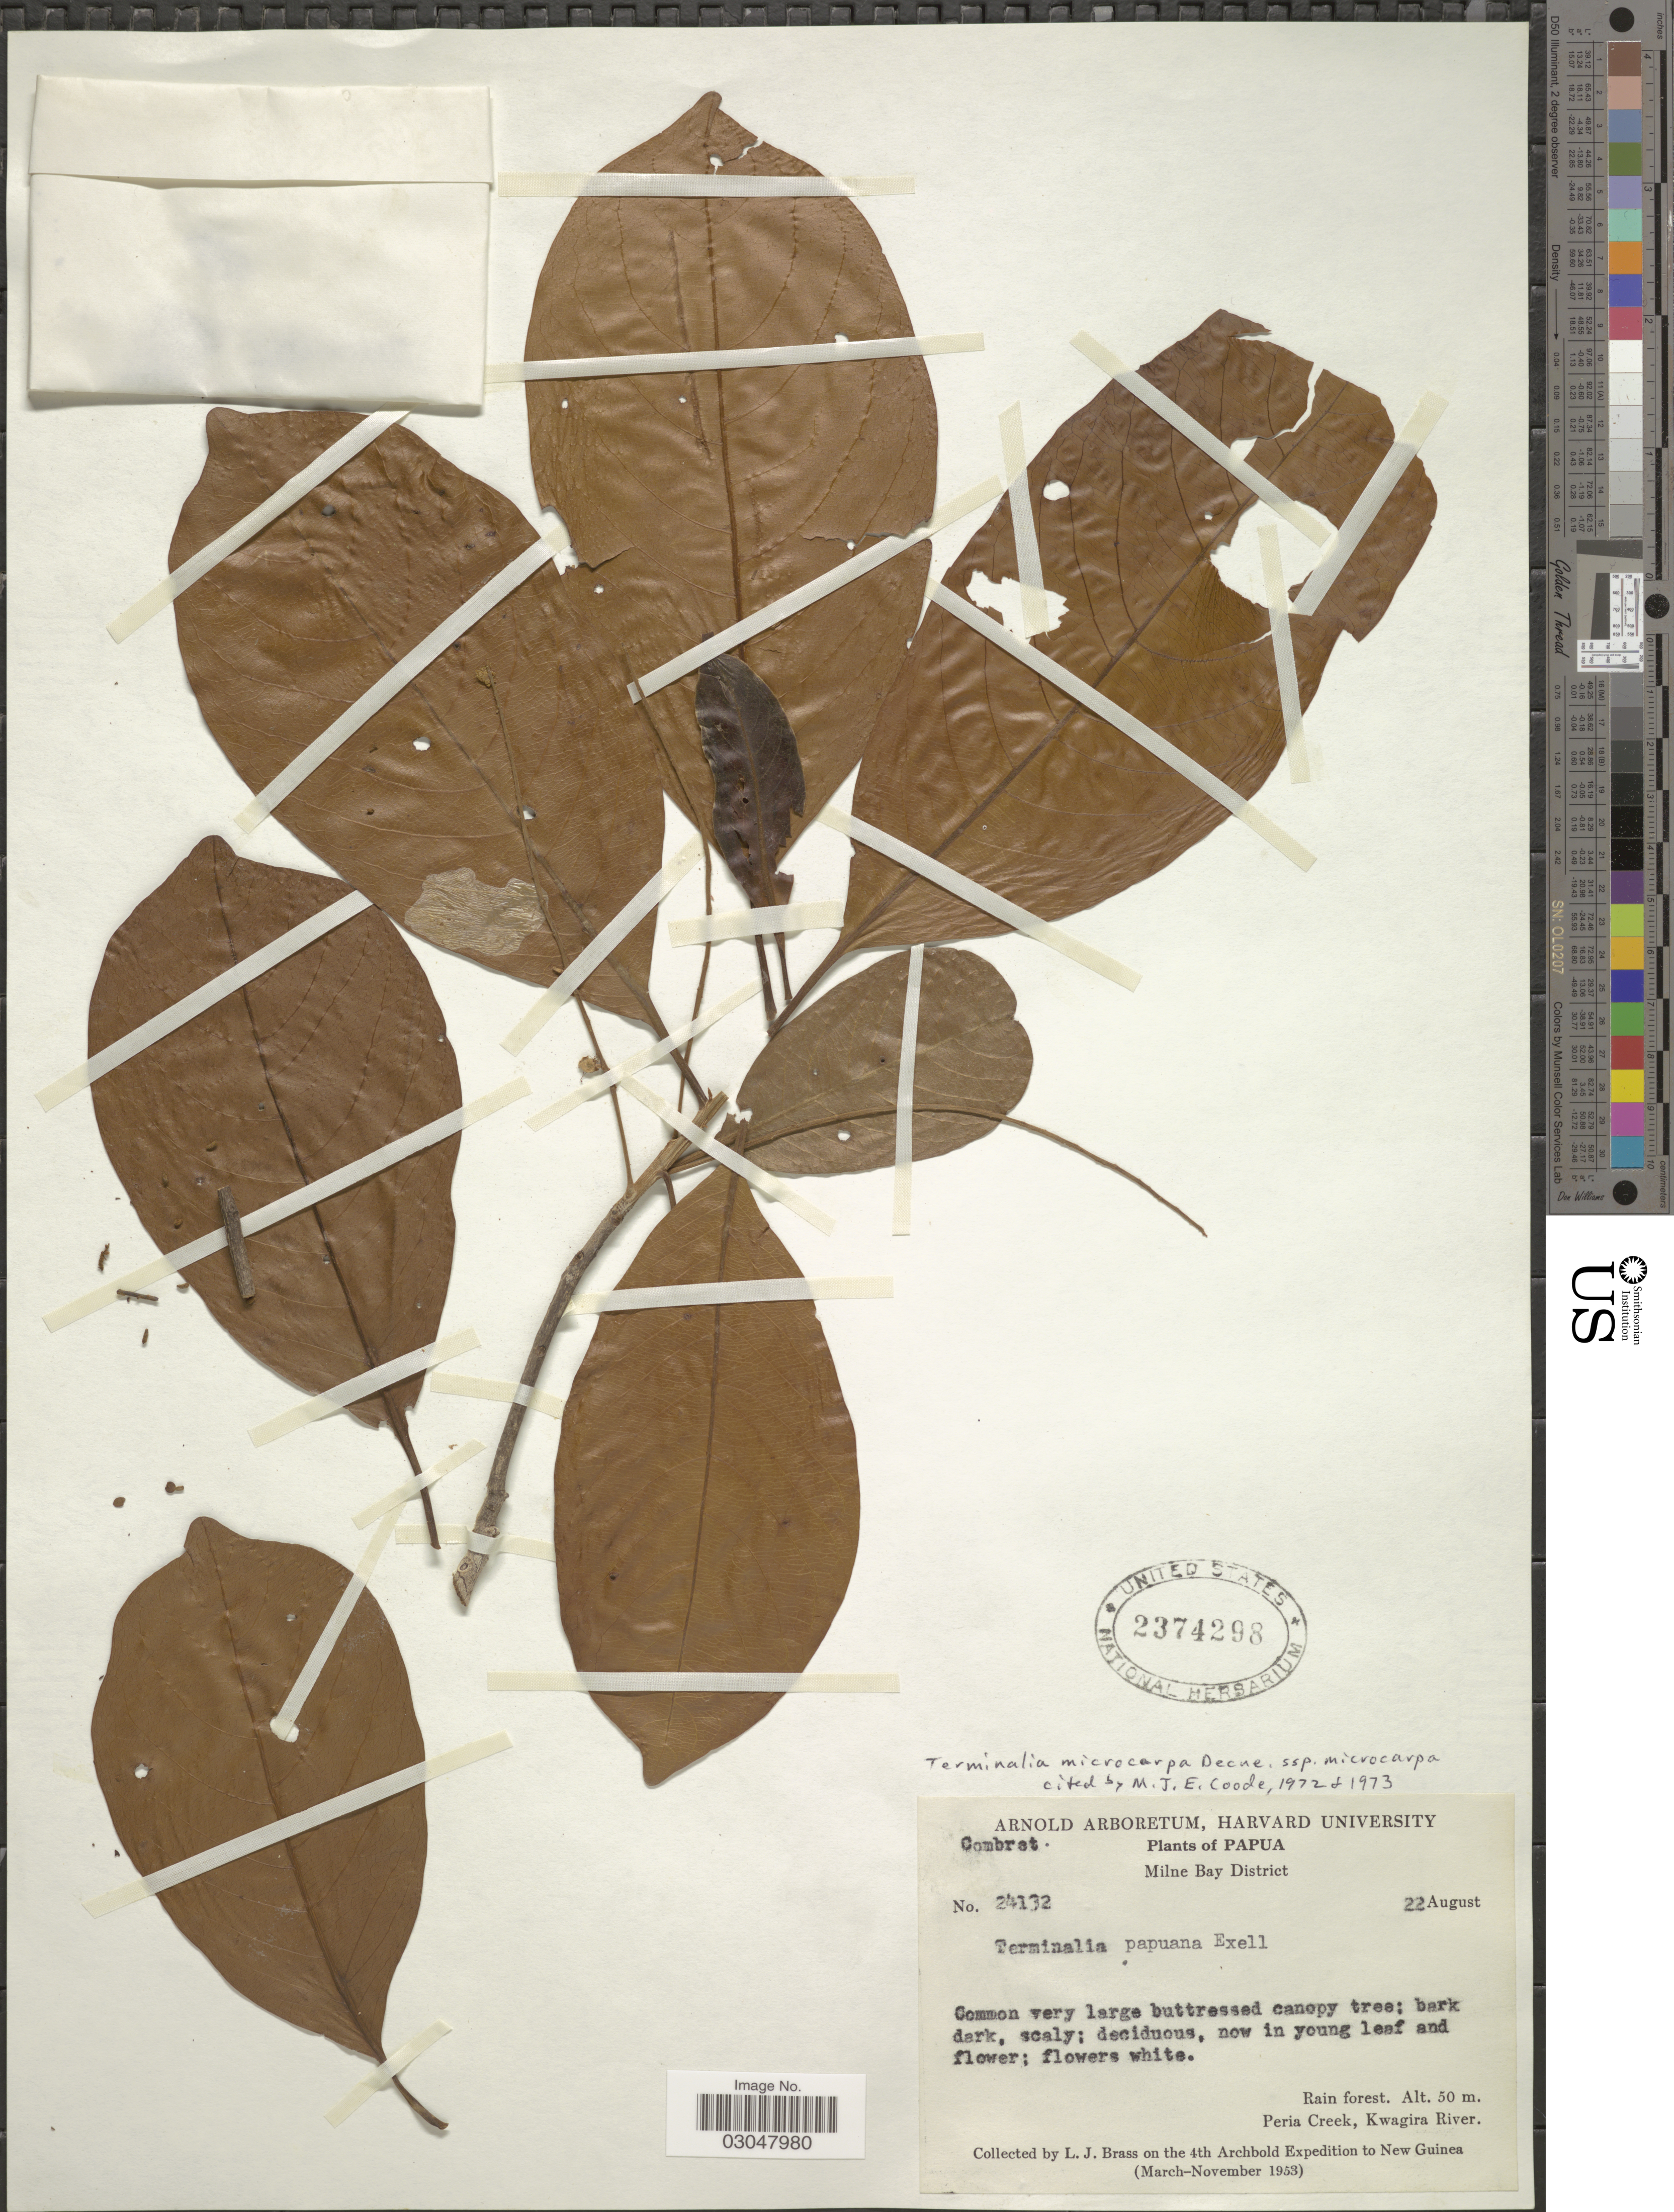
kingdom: Plantae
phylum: Tracheophyta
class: Magnoliopsida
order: Myrtales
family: Combretaceae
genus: Terminalia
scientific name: Terminalia microcarpa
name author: Decne.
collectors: L. J. Brass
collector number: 24132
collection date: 1953-08-22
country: Papua New Guinea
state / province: Milne Bay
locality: Papua. Milne Bay District. Rain forest. Peria Creek, Kwagira River.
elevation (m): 50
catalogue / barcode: US 2374298